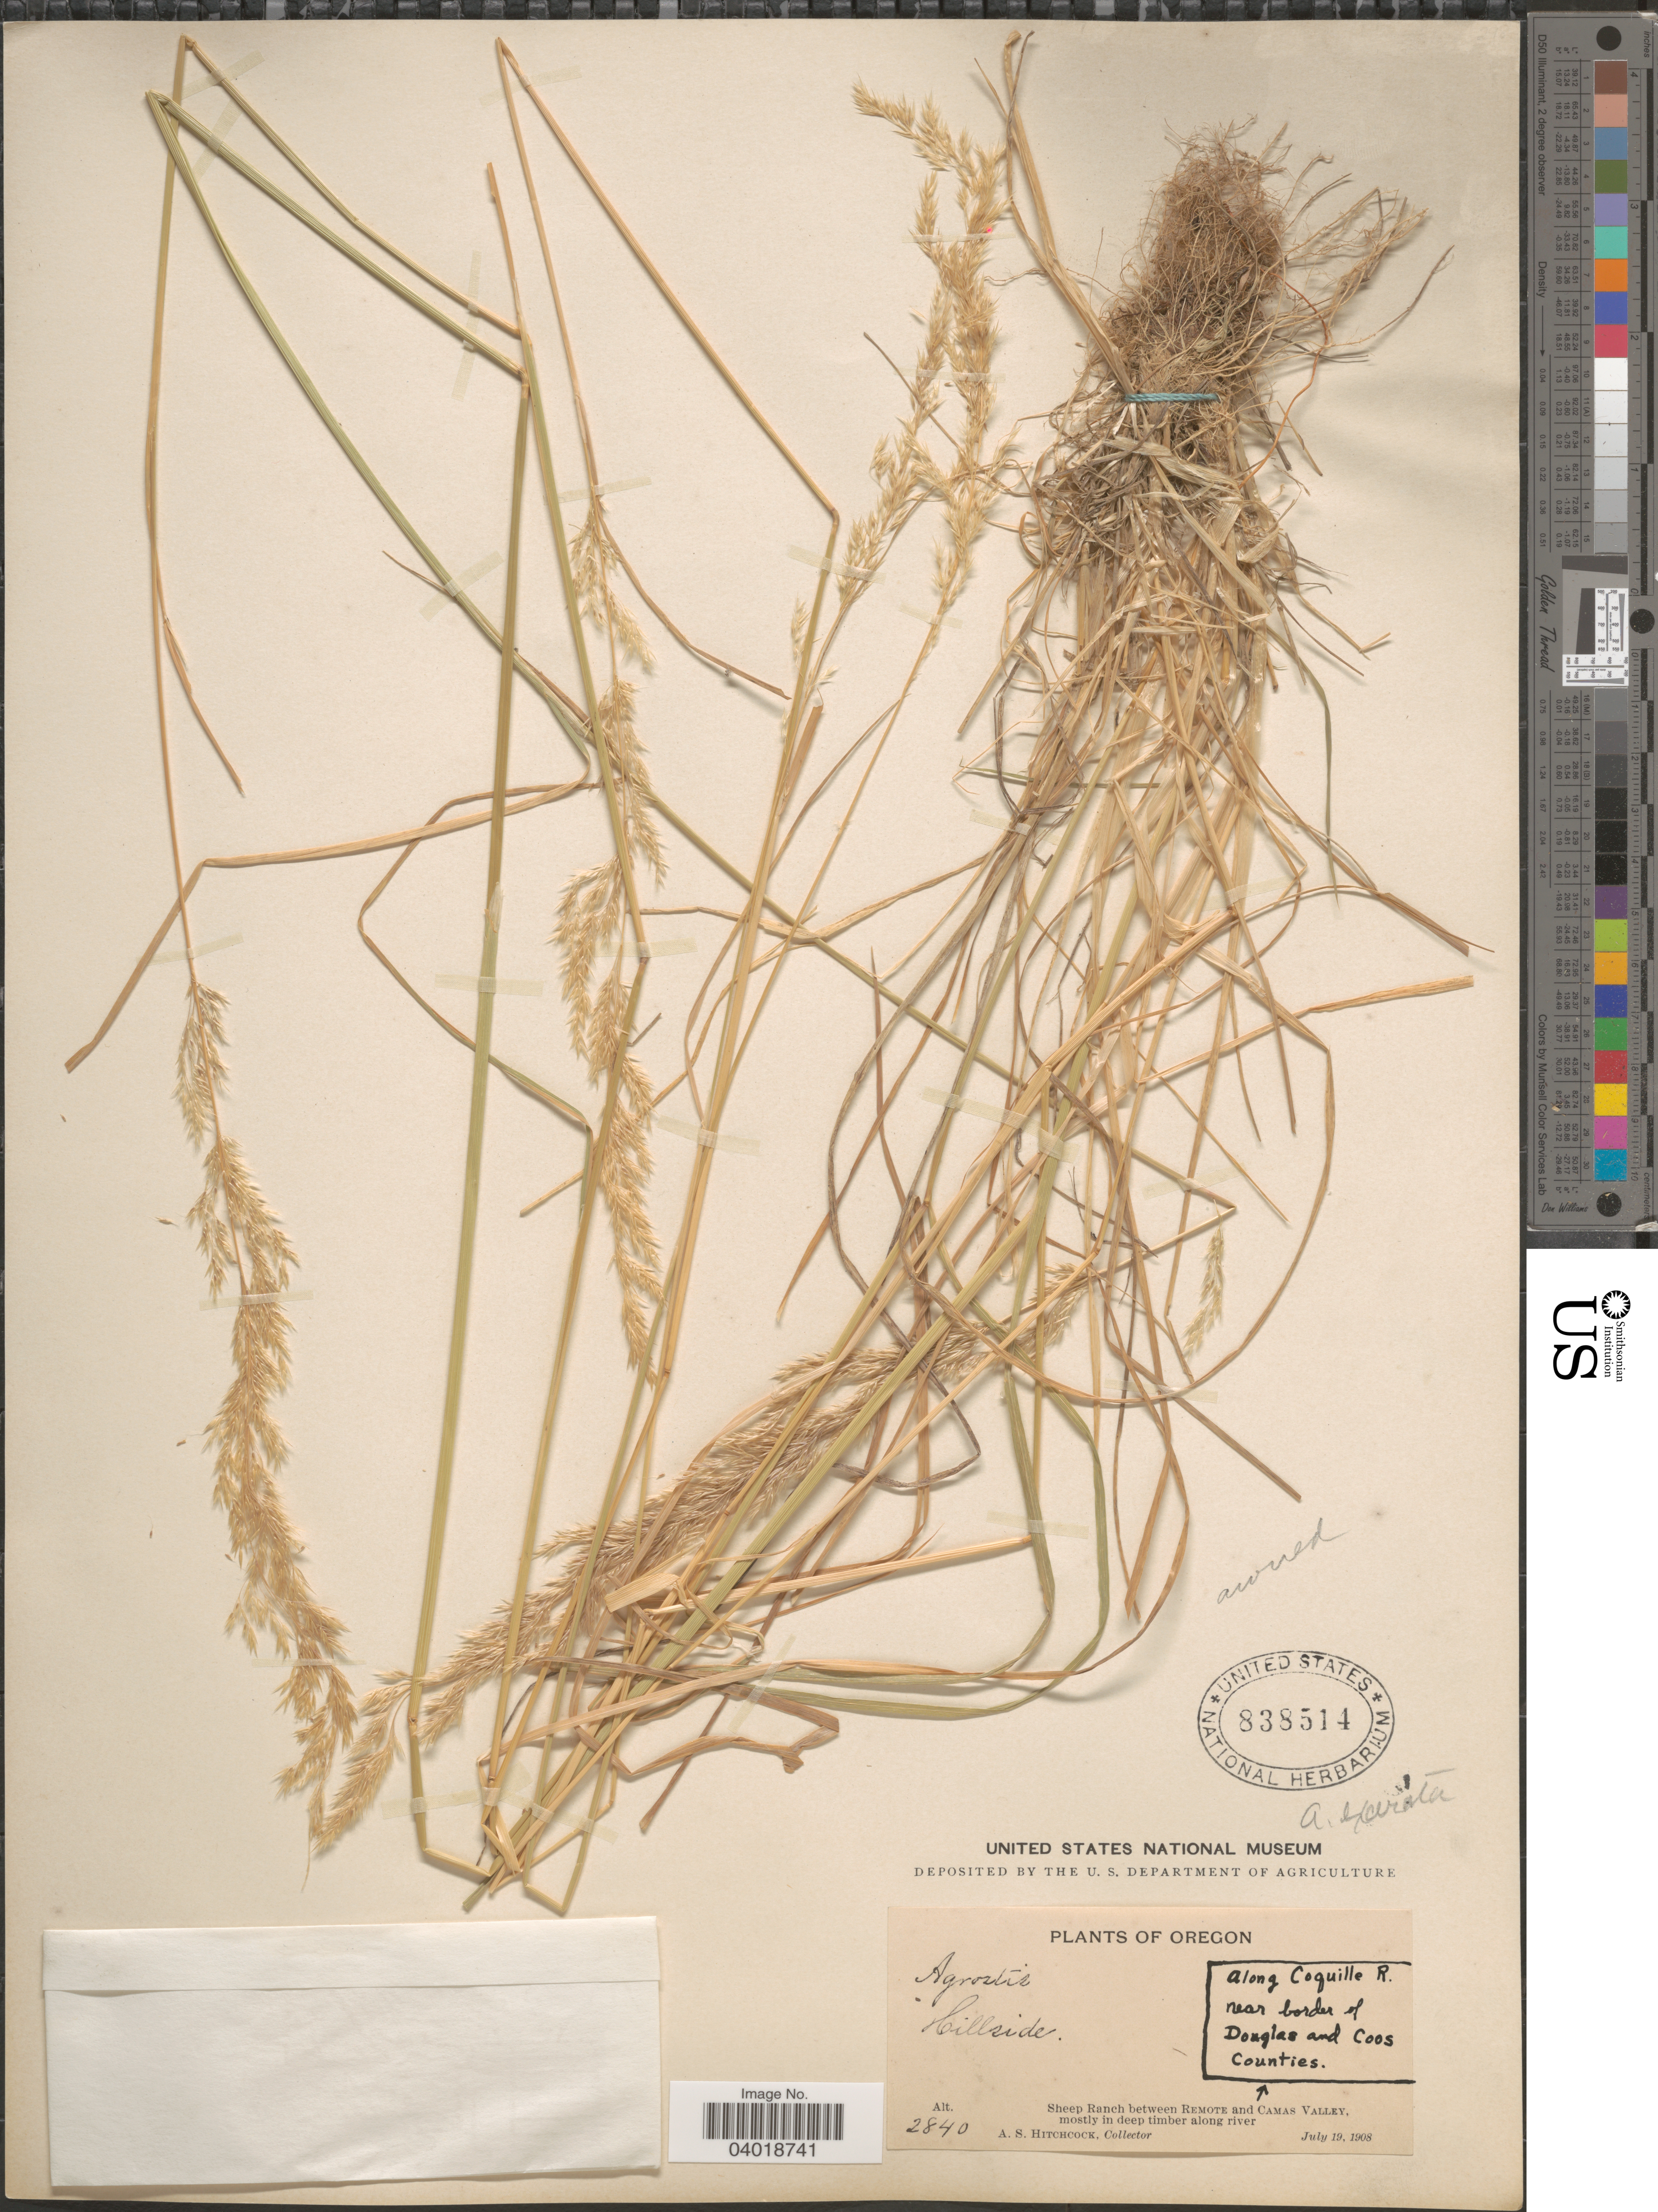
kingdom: Plantae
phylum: Tracheophyta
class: Liliopsida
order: Poales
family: Poaceae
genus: Agrostis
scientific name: Agrostis exarata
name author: Trin.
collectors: A. S. Hitchcock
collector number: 2840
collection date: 1908-07-19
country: United States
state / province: Oregon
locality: Hillside. Along Coquille R. near border of Douglas and Coos Counties. Sheep Ranch between Remote and Camas Valley, mostly in deep timber along river.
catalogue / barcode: US 838514